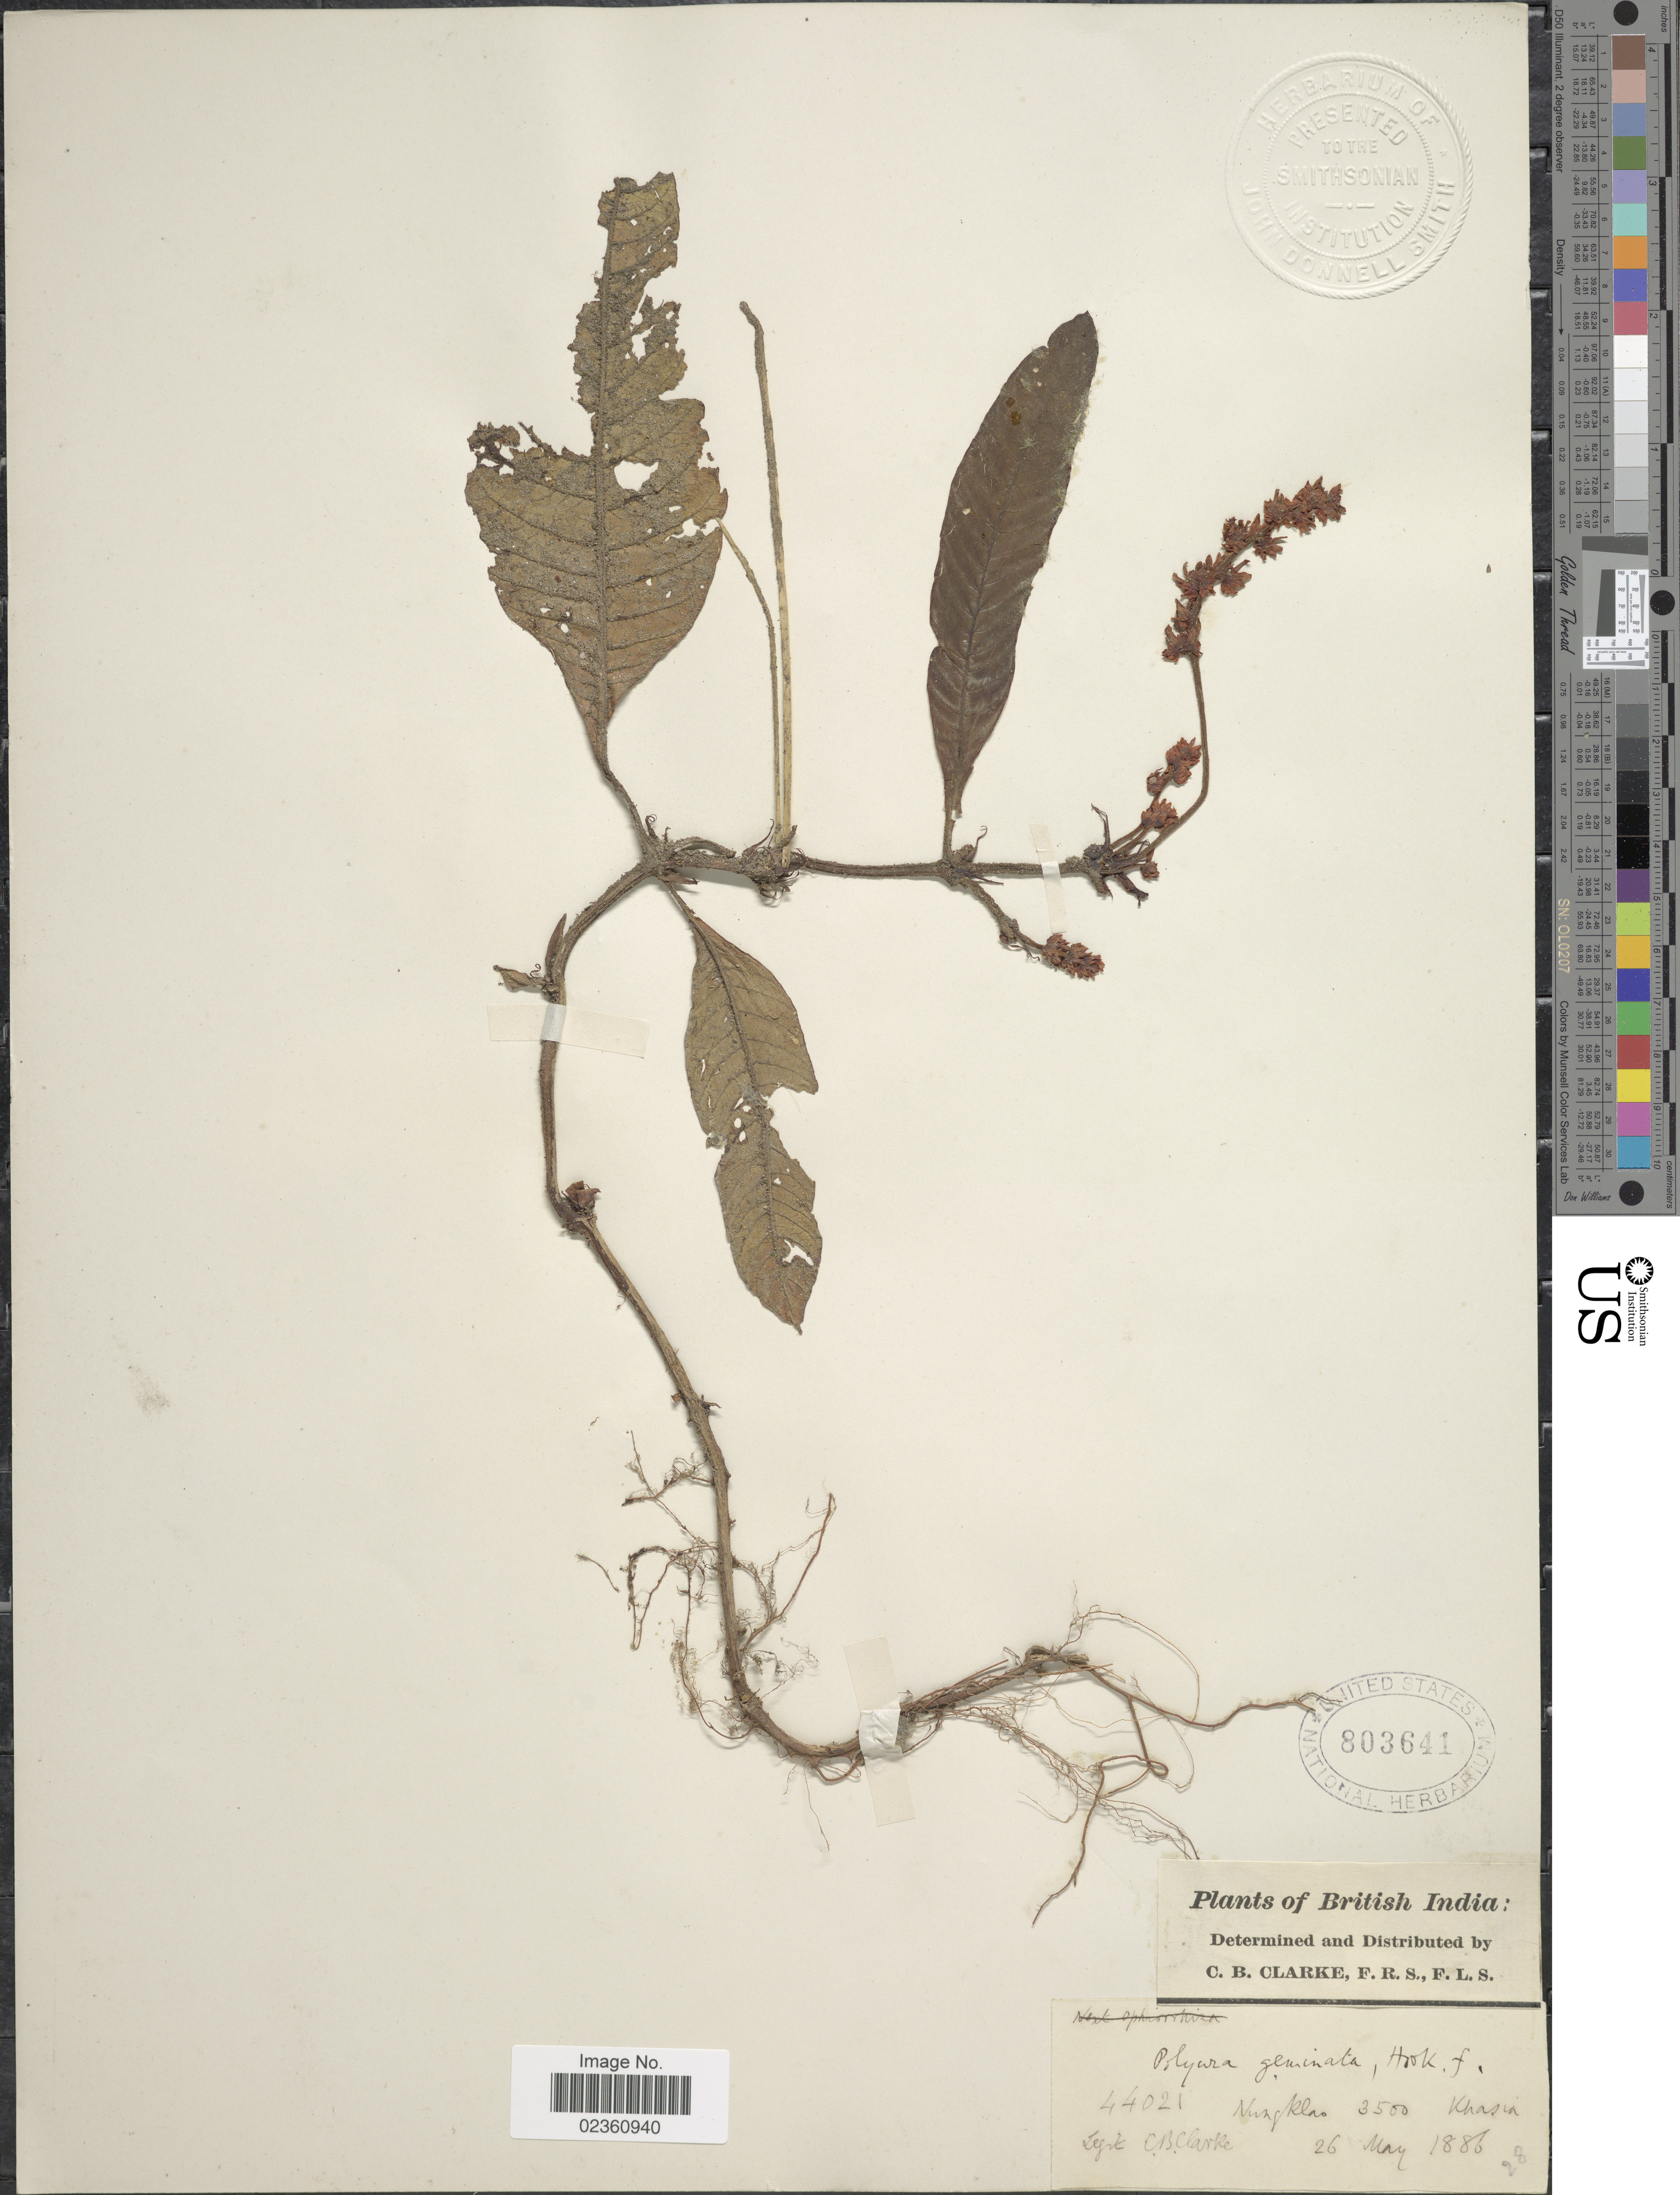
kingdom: Plantae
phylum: Tracheophyta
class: Magnoliopsida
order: Gentianales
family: Rubiaceae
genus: Polyura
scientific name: Polyura sp.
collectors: C. B. Clarke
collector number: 44021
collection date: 1886-05-26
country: India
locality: British India, Nungklao, Khasia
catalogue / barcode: US 803641